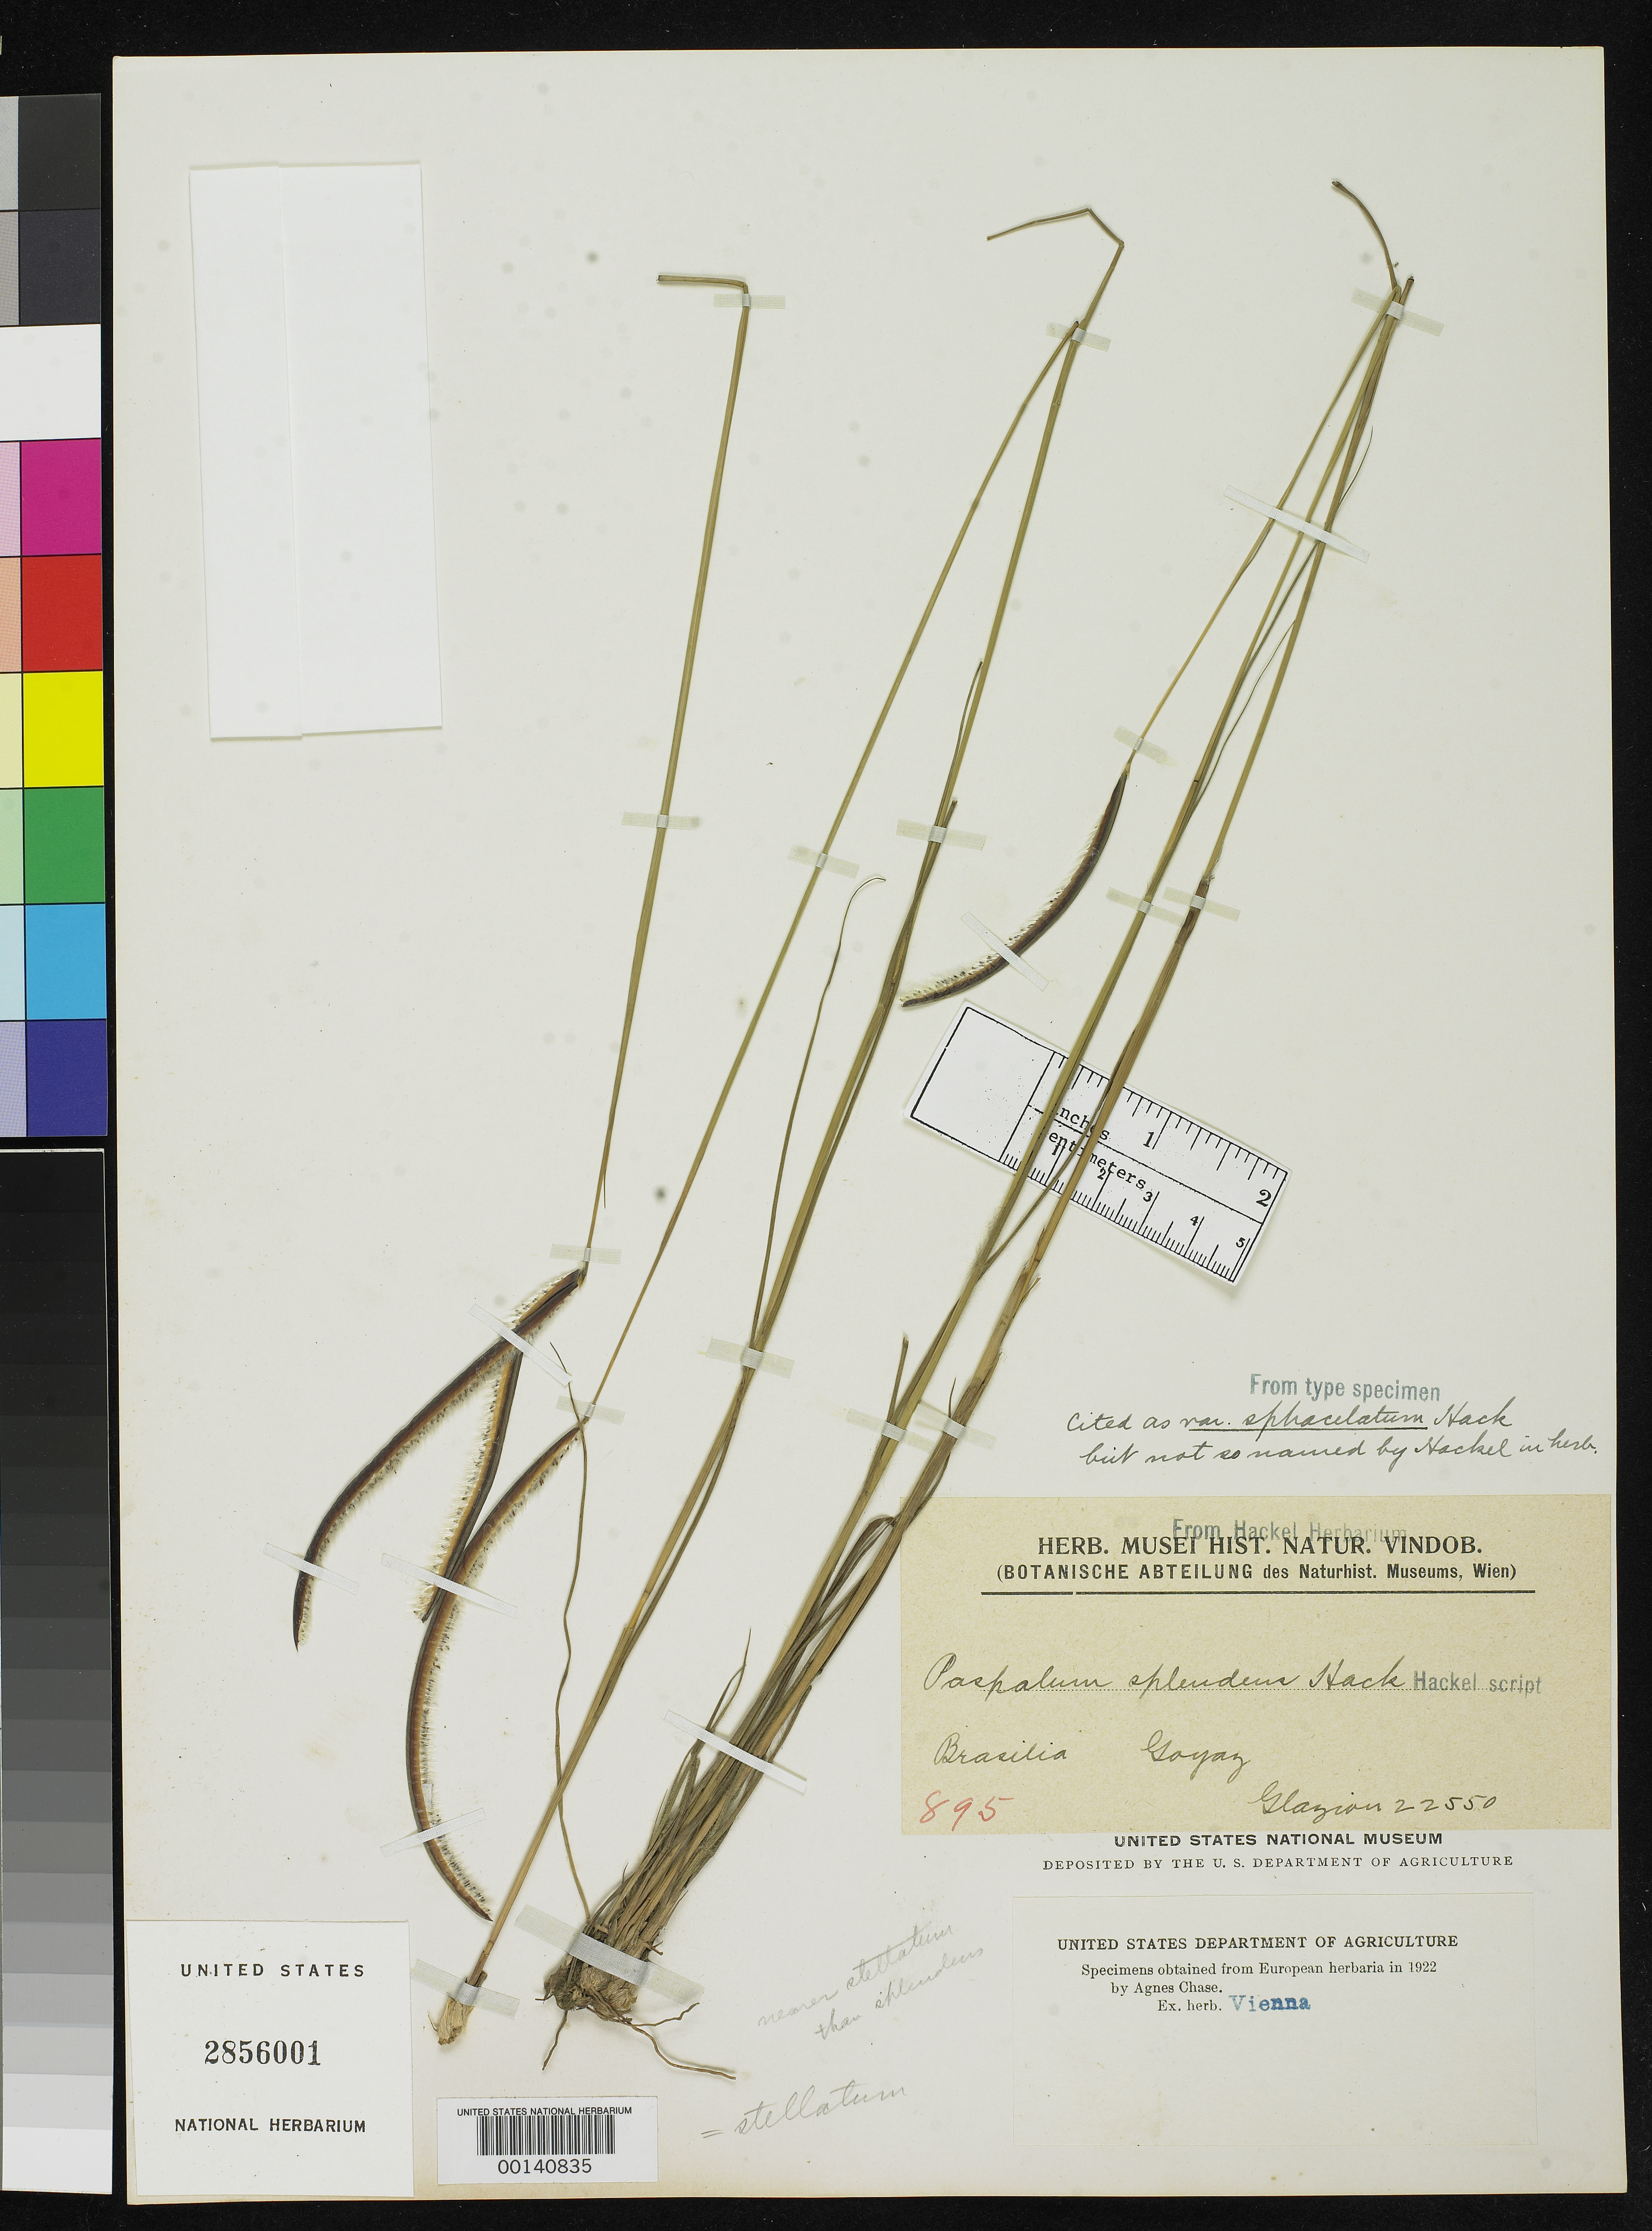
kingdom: Plantae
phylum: Tracheophyta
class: Liliopsida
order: Poales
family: Poaceae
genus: Paspalum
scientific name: Paspalum splendens var. sphacelatum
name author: Hack.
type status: Isotype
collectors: A. F. M. Glaziou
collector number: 22550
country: Brazil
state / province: Goiás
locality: Inter Porto Imperial et Lunie, ad flum Tocantins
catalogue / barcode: US 2856001